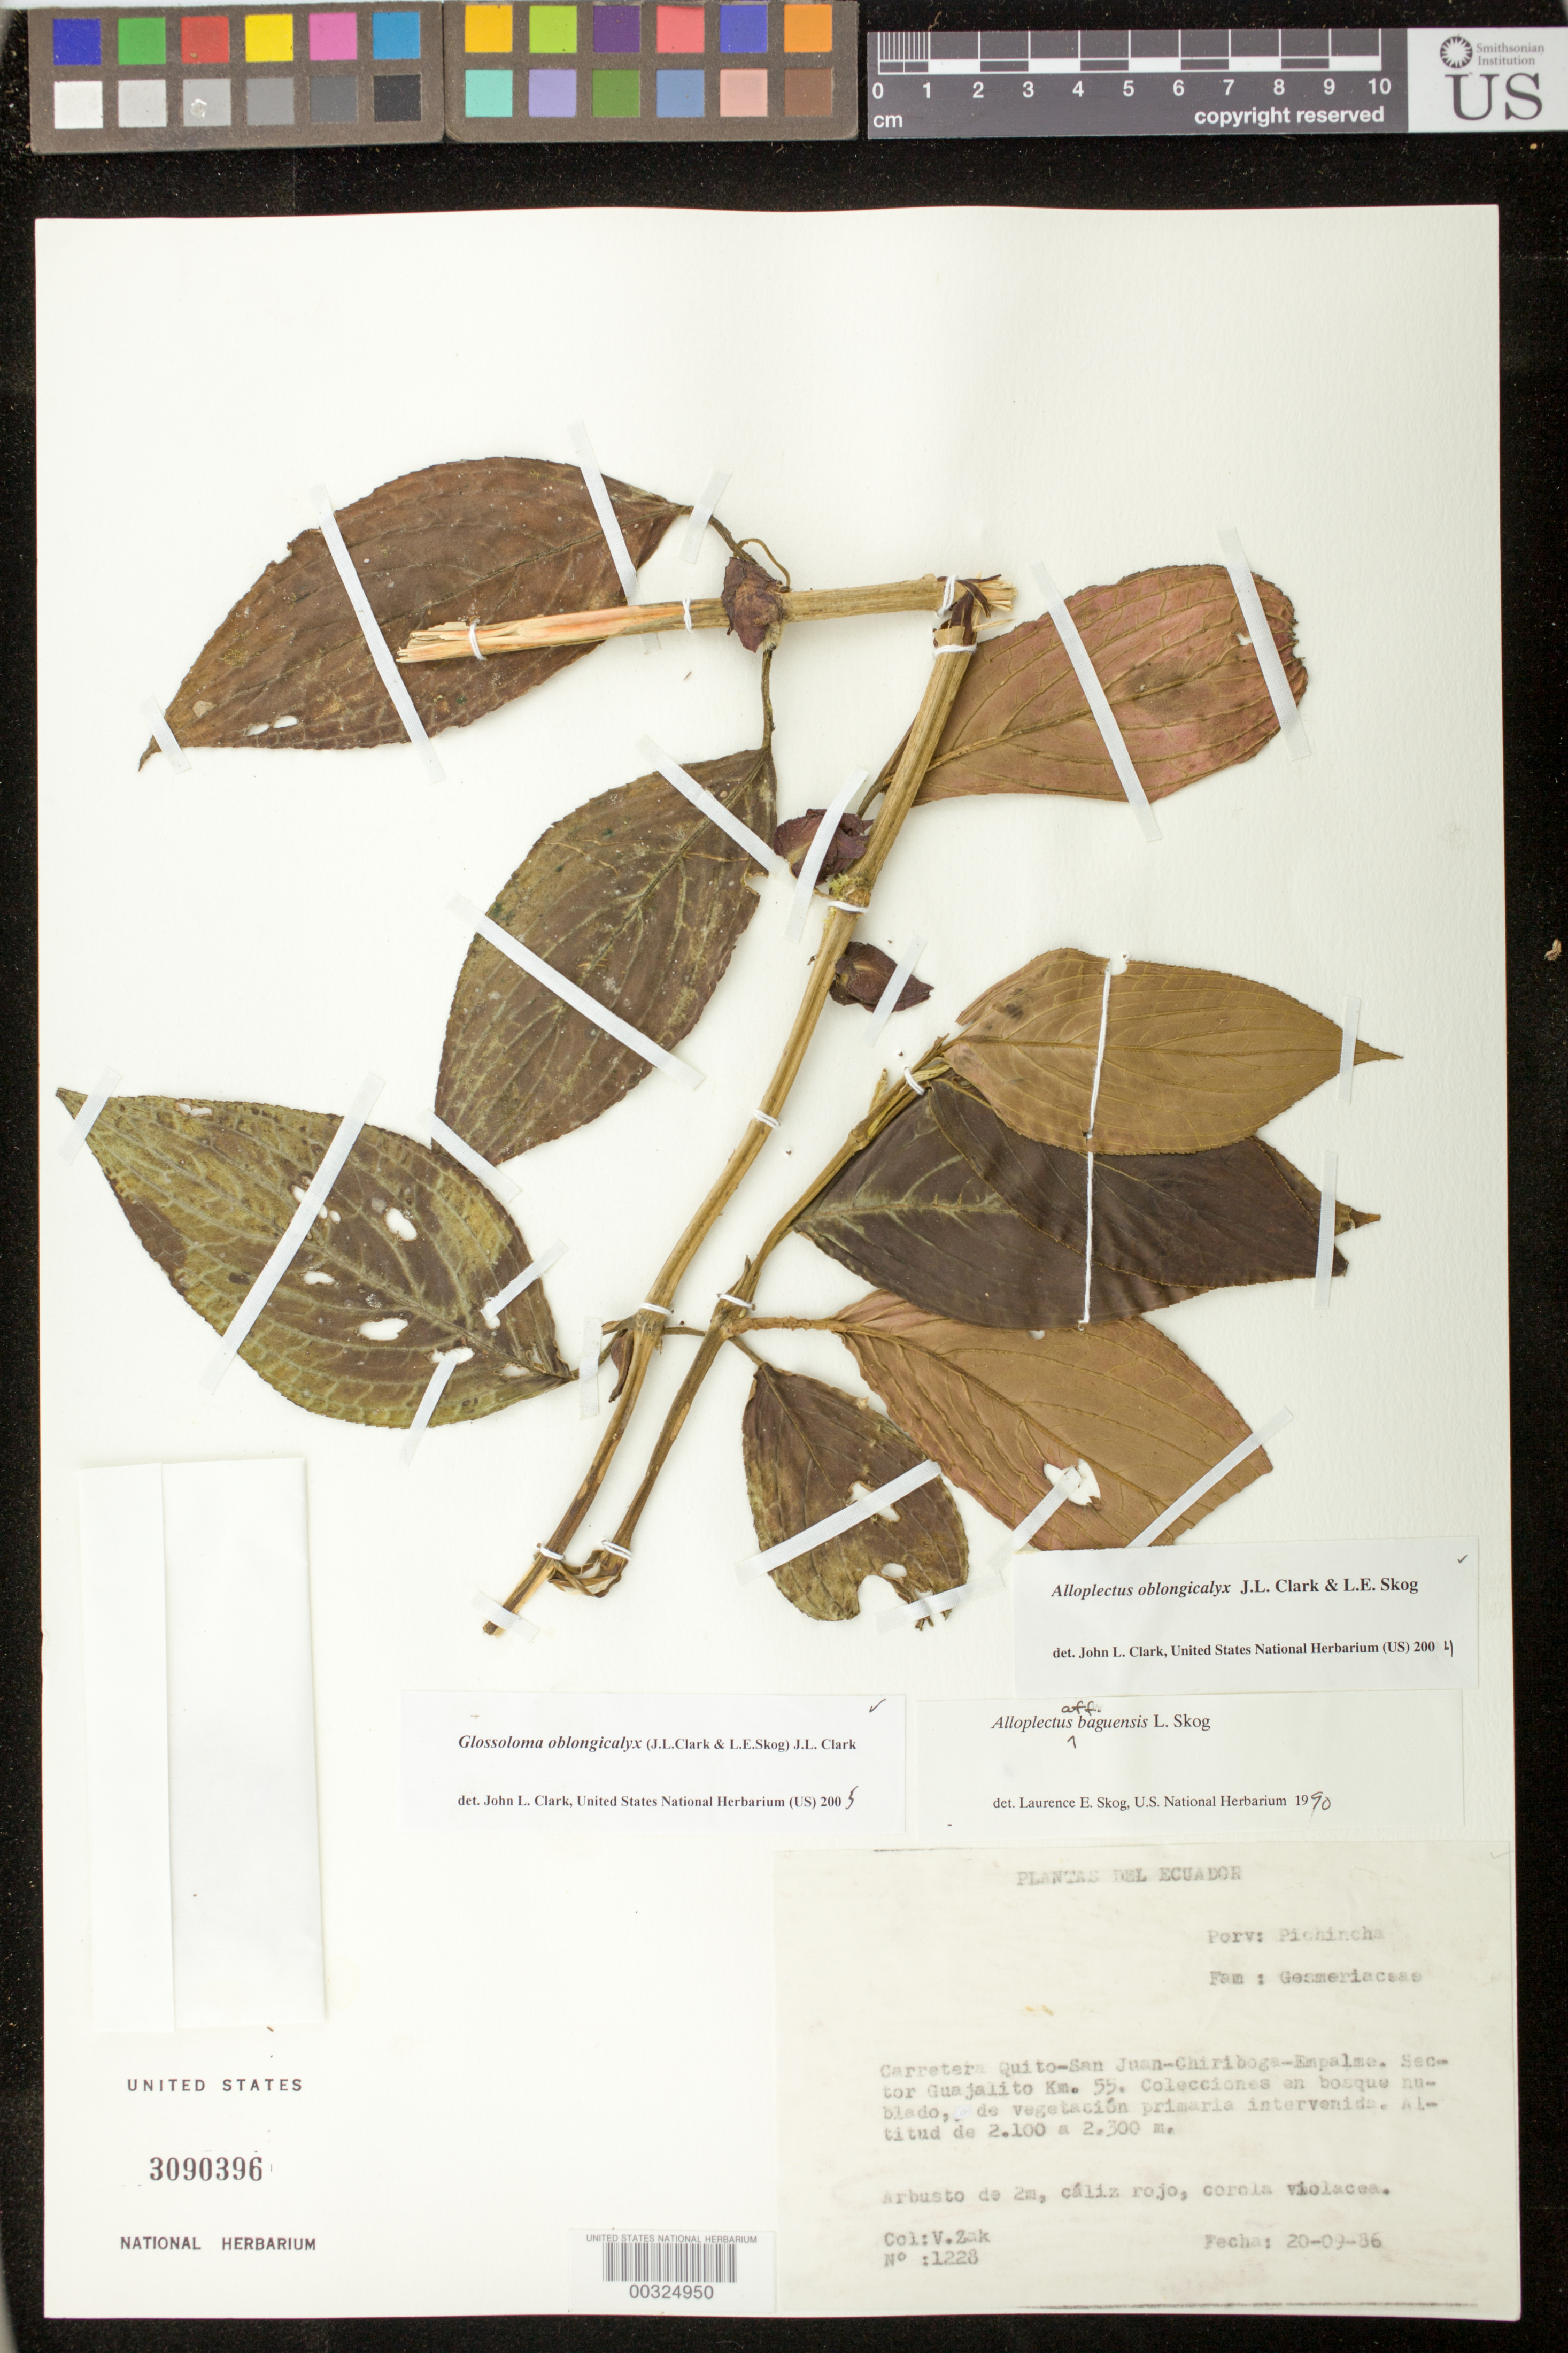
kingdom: Plantae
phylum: Tracheophyta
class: Magnoliopsida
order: Lamiales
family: Gesneriaceae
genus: Glossoloma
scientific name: Glossoloma oblongicalyx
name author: (J.L. Clark & L.E. Skog) J.L. Clark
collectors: V. Zak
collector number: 1228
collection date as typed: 20 Sep 1986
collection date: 1986-09-20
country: Ecuador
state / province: Pichincha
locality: Quito - San Juan - Chiriboga - Empalme highway, sector Guajalito km 55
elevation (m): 2100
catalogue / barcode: US 3090396